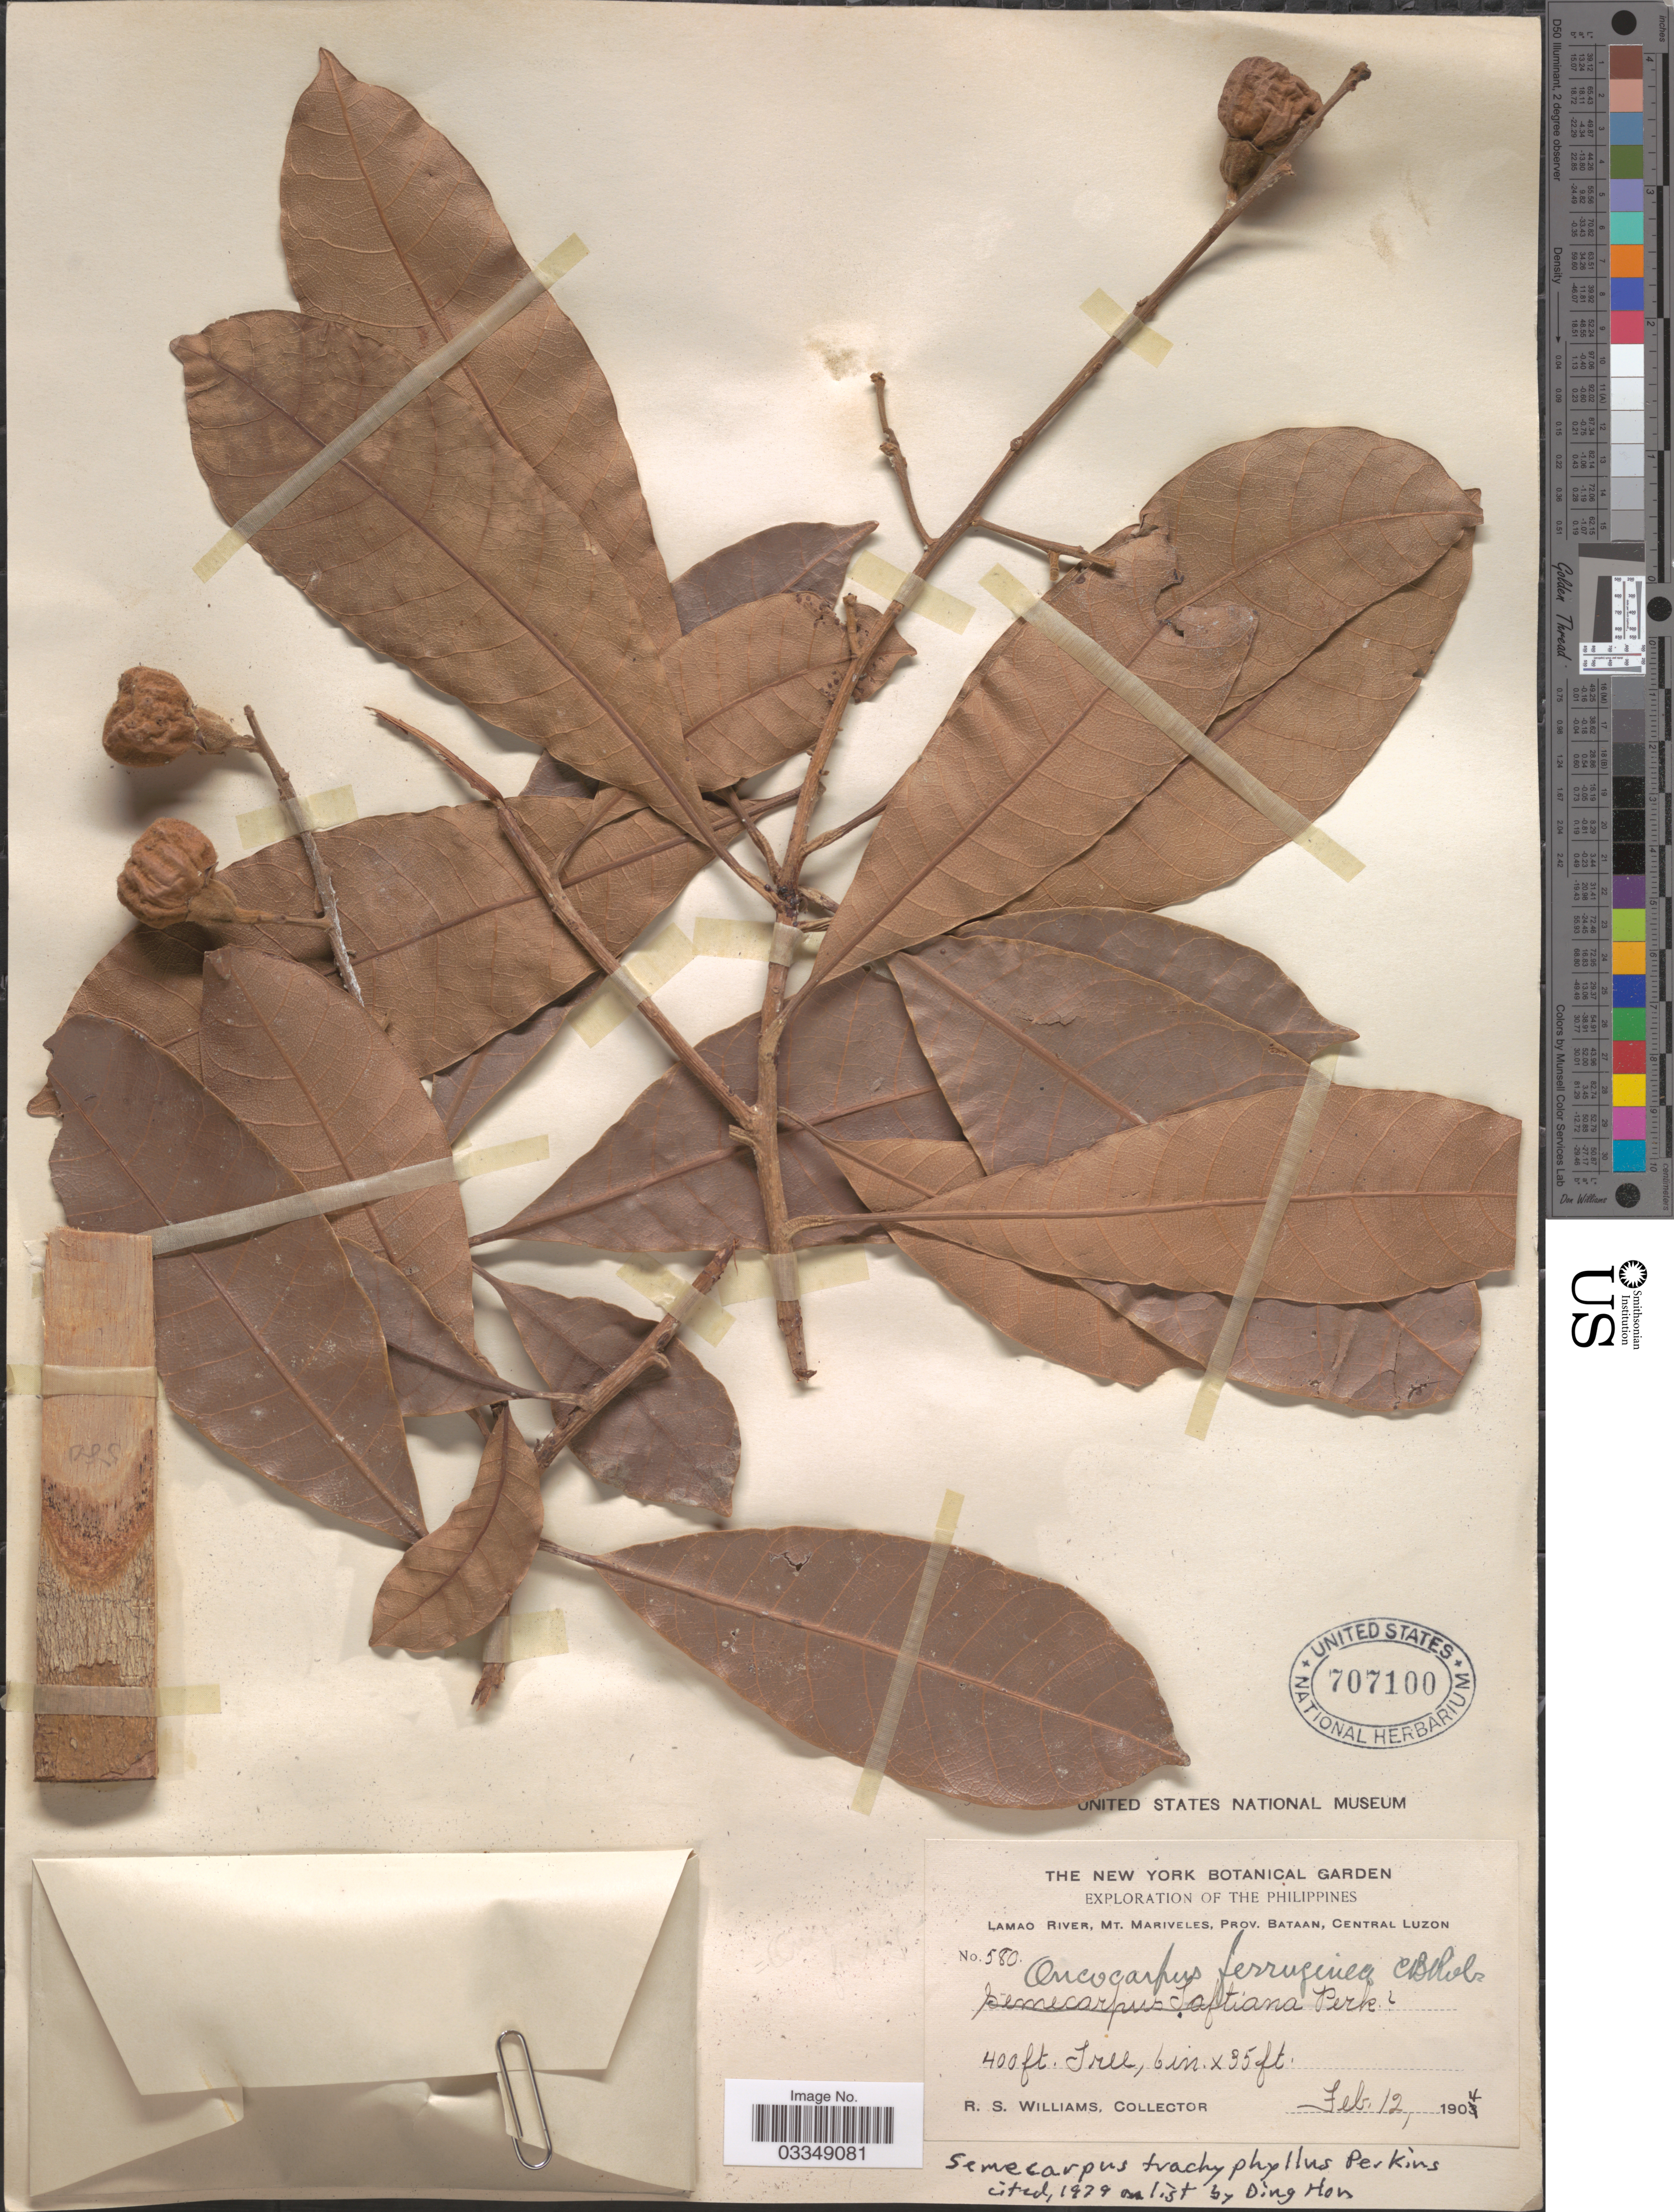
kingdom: Plantae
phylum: Tracheophyta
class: Magnoliopsida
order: Sapindales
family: Anacardiaceae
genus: Semecarpus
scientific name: Semecarpus trachyphyllus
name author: Perkins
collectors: R. S. Williams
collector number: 580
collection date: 1904-02-12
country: Philippines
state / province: Central Luzon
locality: Lamao River, Mt. Mariveles, Prov. Bataan.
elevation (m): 122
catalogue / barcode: US 707100